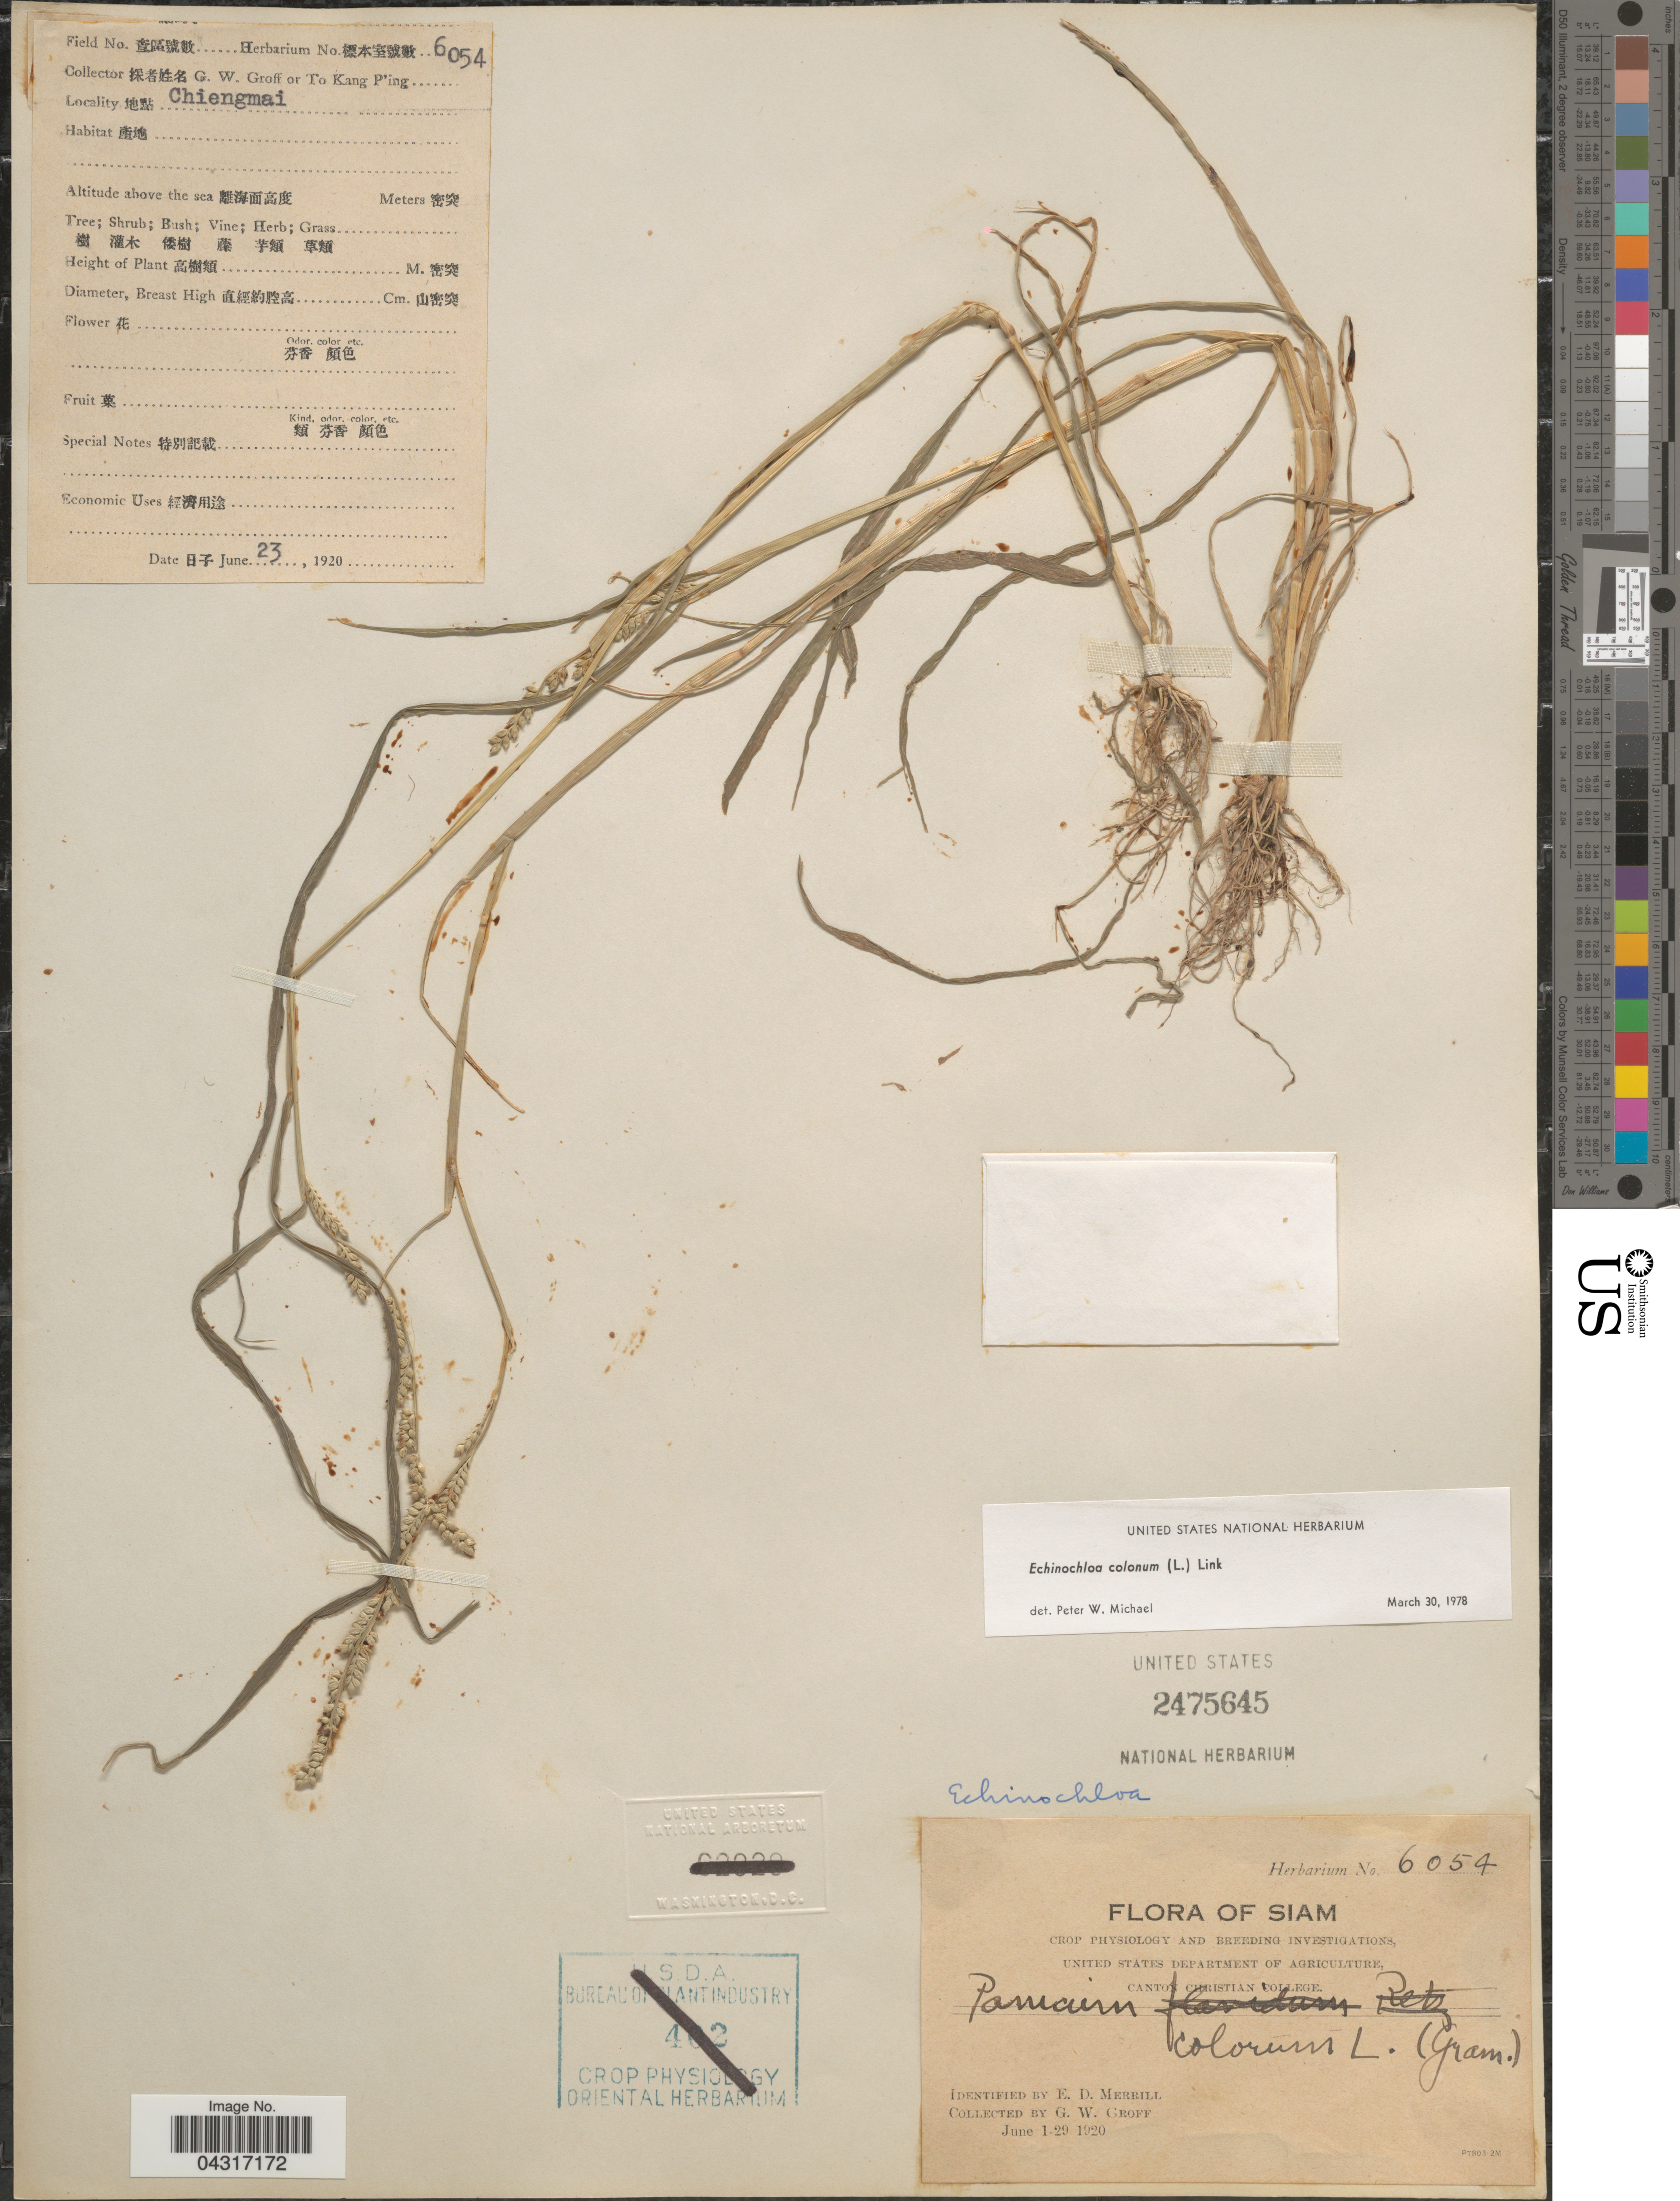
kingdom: Plantae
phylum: Tracheophyta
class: Liliopsida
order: Poales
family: Poaceae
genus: Echinochloa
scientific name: Echinochloa colona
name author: (L.) Link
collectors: G. Groff & T. Ping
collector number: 6054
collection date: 1920-06-23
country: Thailand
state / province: Chiang Mai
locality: Chiengmai.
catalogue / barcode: US 2475645